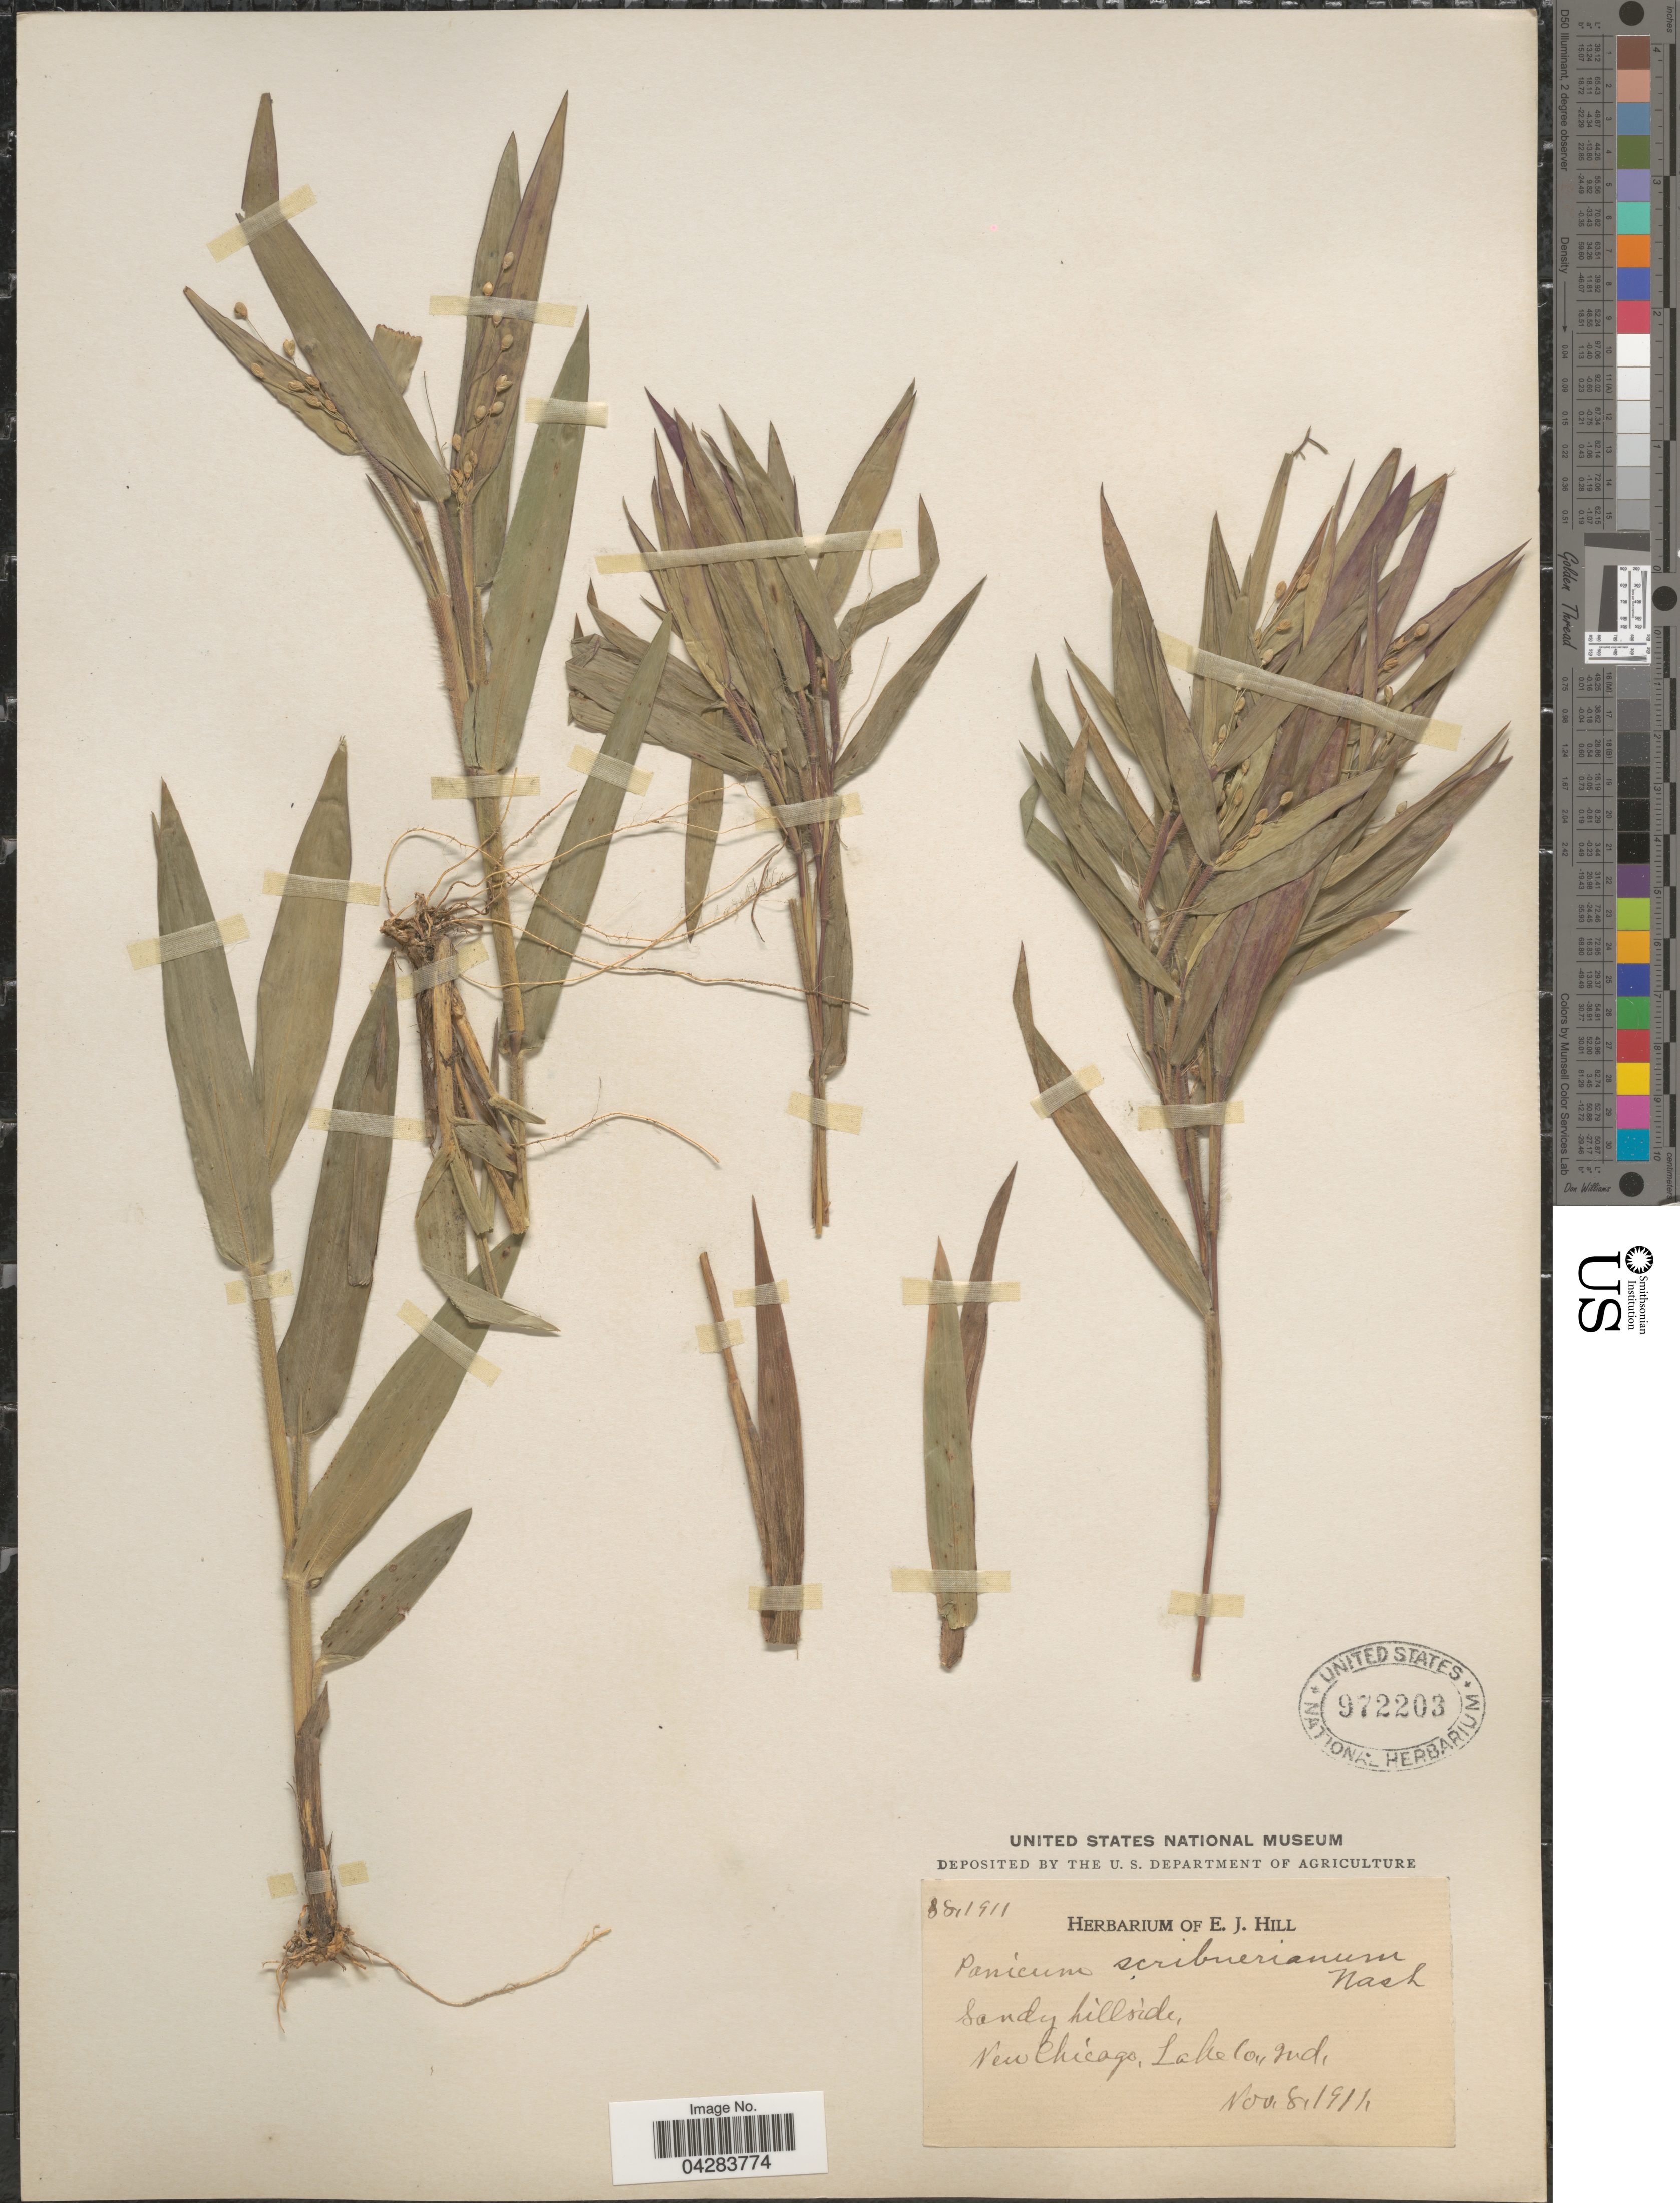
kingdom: Plantae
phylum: Tracheophyta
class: Liliopsida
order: Poales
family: Poaceae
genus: Dichanthelium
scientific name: Dichanthelium oligosanthes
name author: (Schult.) Gould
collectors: Ex herb. E. J. Hill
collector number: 38,1911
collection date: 1911-11-08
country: United States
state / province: Indiana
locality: Sandy hillside, New Chicago, Lake Co.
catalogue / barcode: US 972203